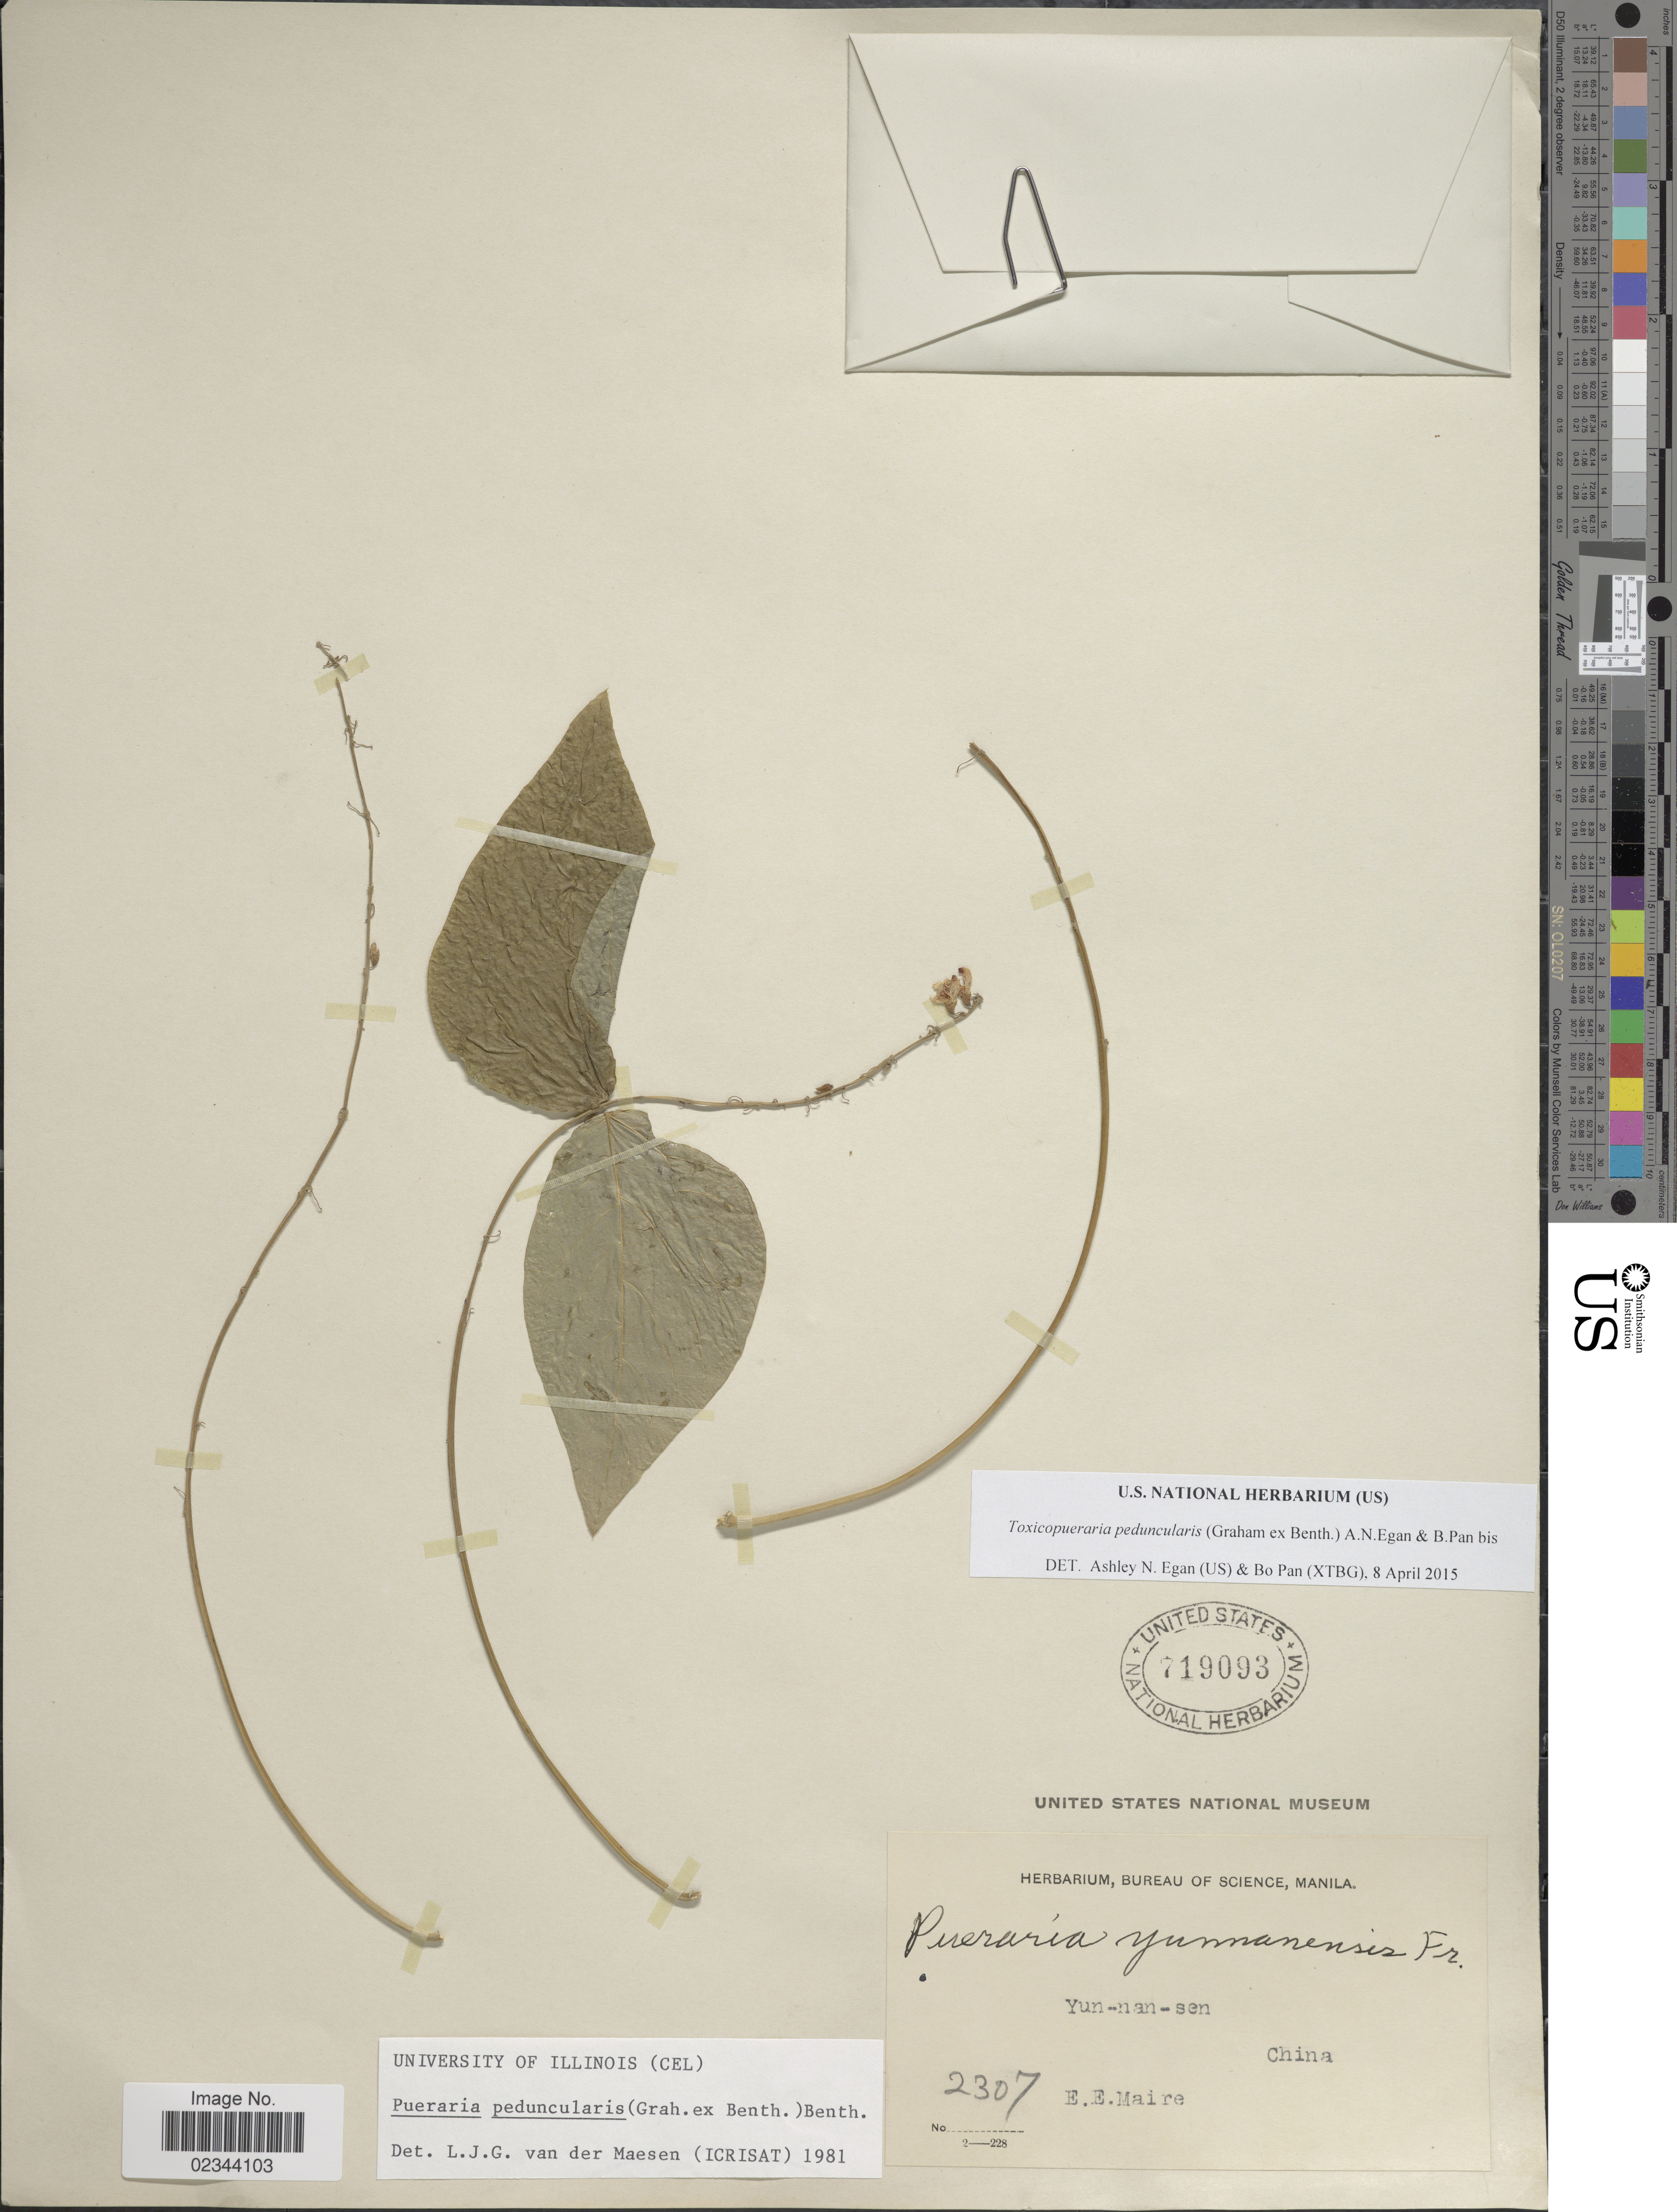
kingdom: Plantae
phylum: Tracheophyta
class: Magnoliopsida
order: Fabales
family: Fabaceae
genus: Toxicopueraria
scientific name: Toxicopueraria peduncularis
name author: (Benth.) A.N. Egan & B. Pan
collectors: E. E. Maire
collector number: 2307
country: China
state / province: Yunnan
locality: Yun-nan-sen. China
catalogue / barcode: US 719093